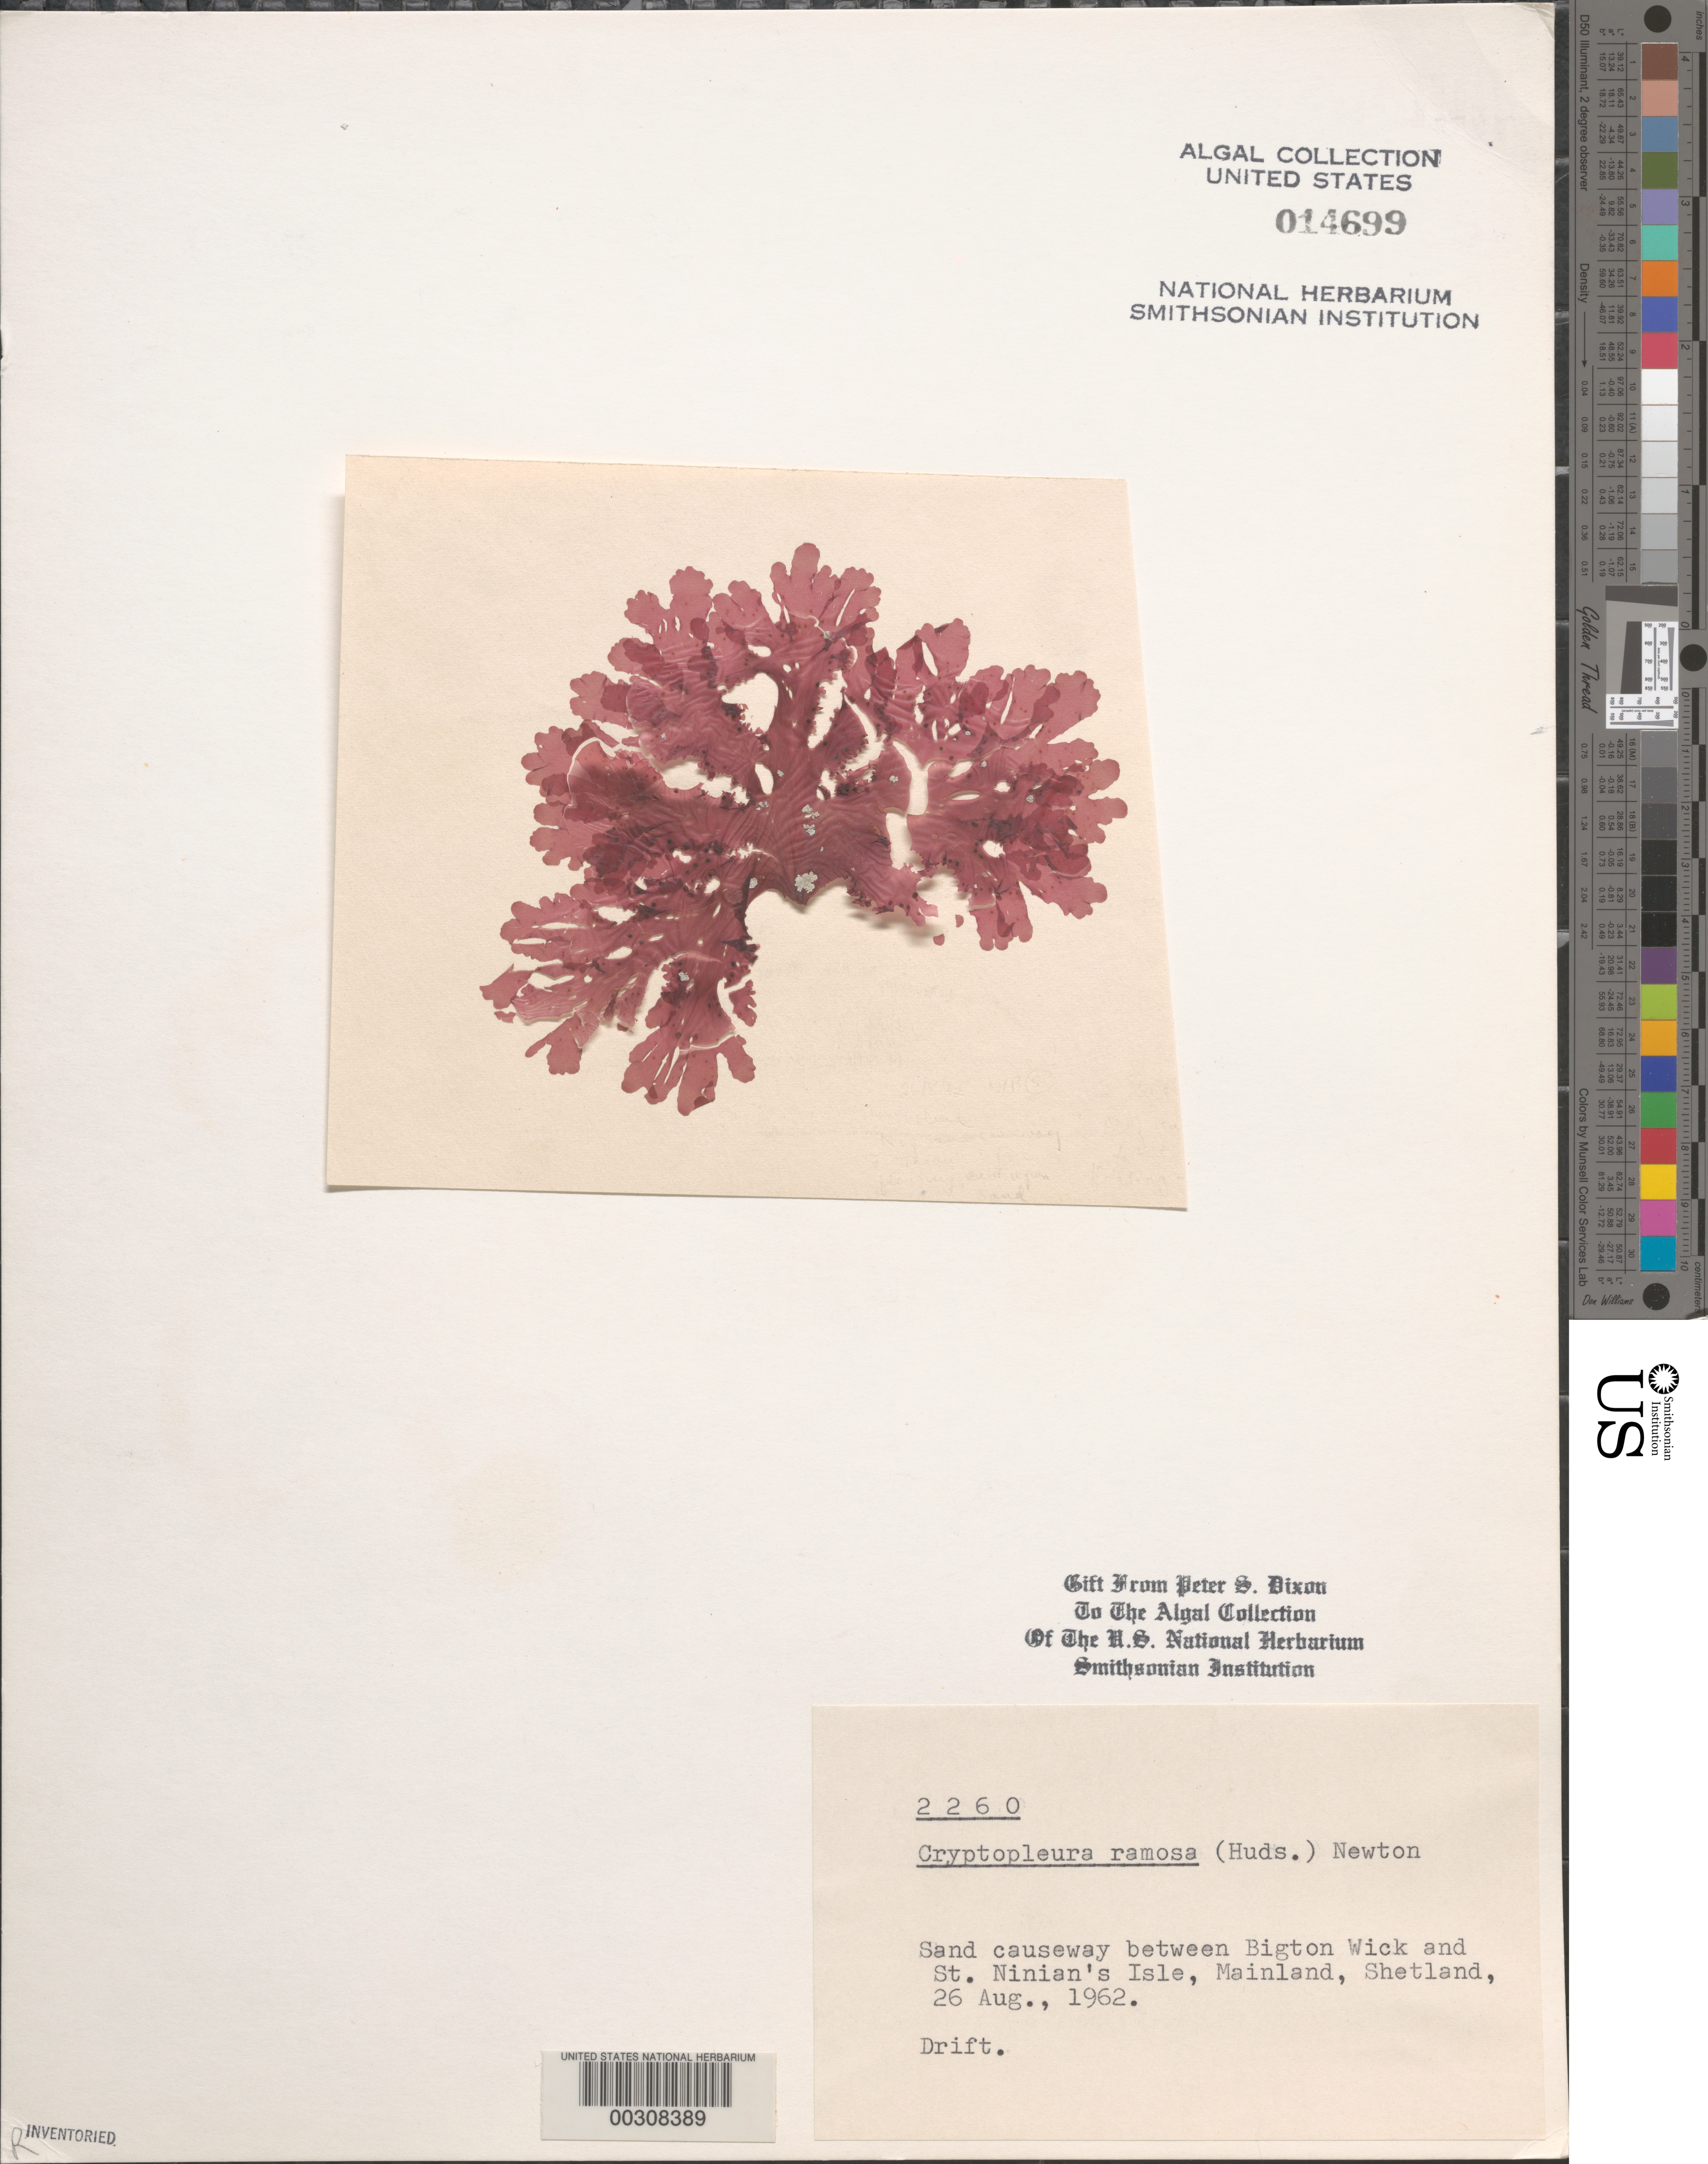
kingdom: Plantae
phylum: Rhodophyta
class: Florideophyceae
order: Ceramiales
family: Delesseriaceae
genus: Cryptopleura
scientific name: Cryptopleura ramosa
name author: (Huds.) L.M. Newton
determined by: Dixon, P. S.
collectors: P. S. Dixon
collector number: PSD 2260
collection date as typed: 26 Aug 1962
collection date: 1962-08-26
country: United Kingdom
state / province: Scotland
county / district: Shetland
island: Mainland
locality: Between Bigton Wick and St. Ninian's Isle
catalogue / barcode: US 14699